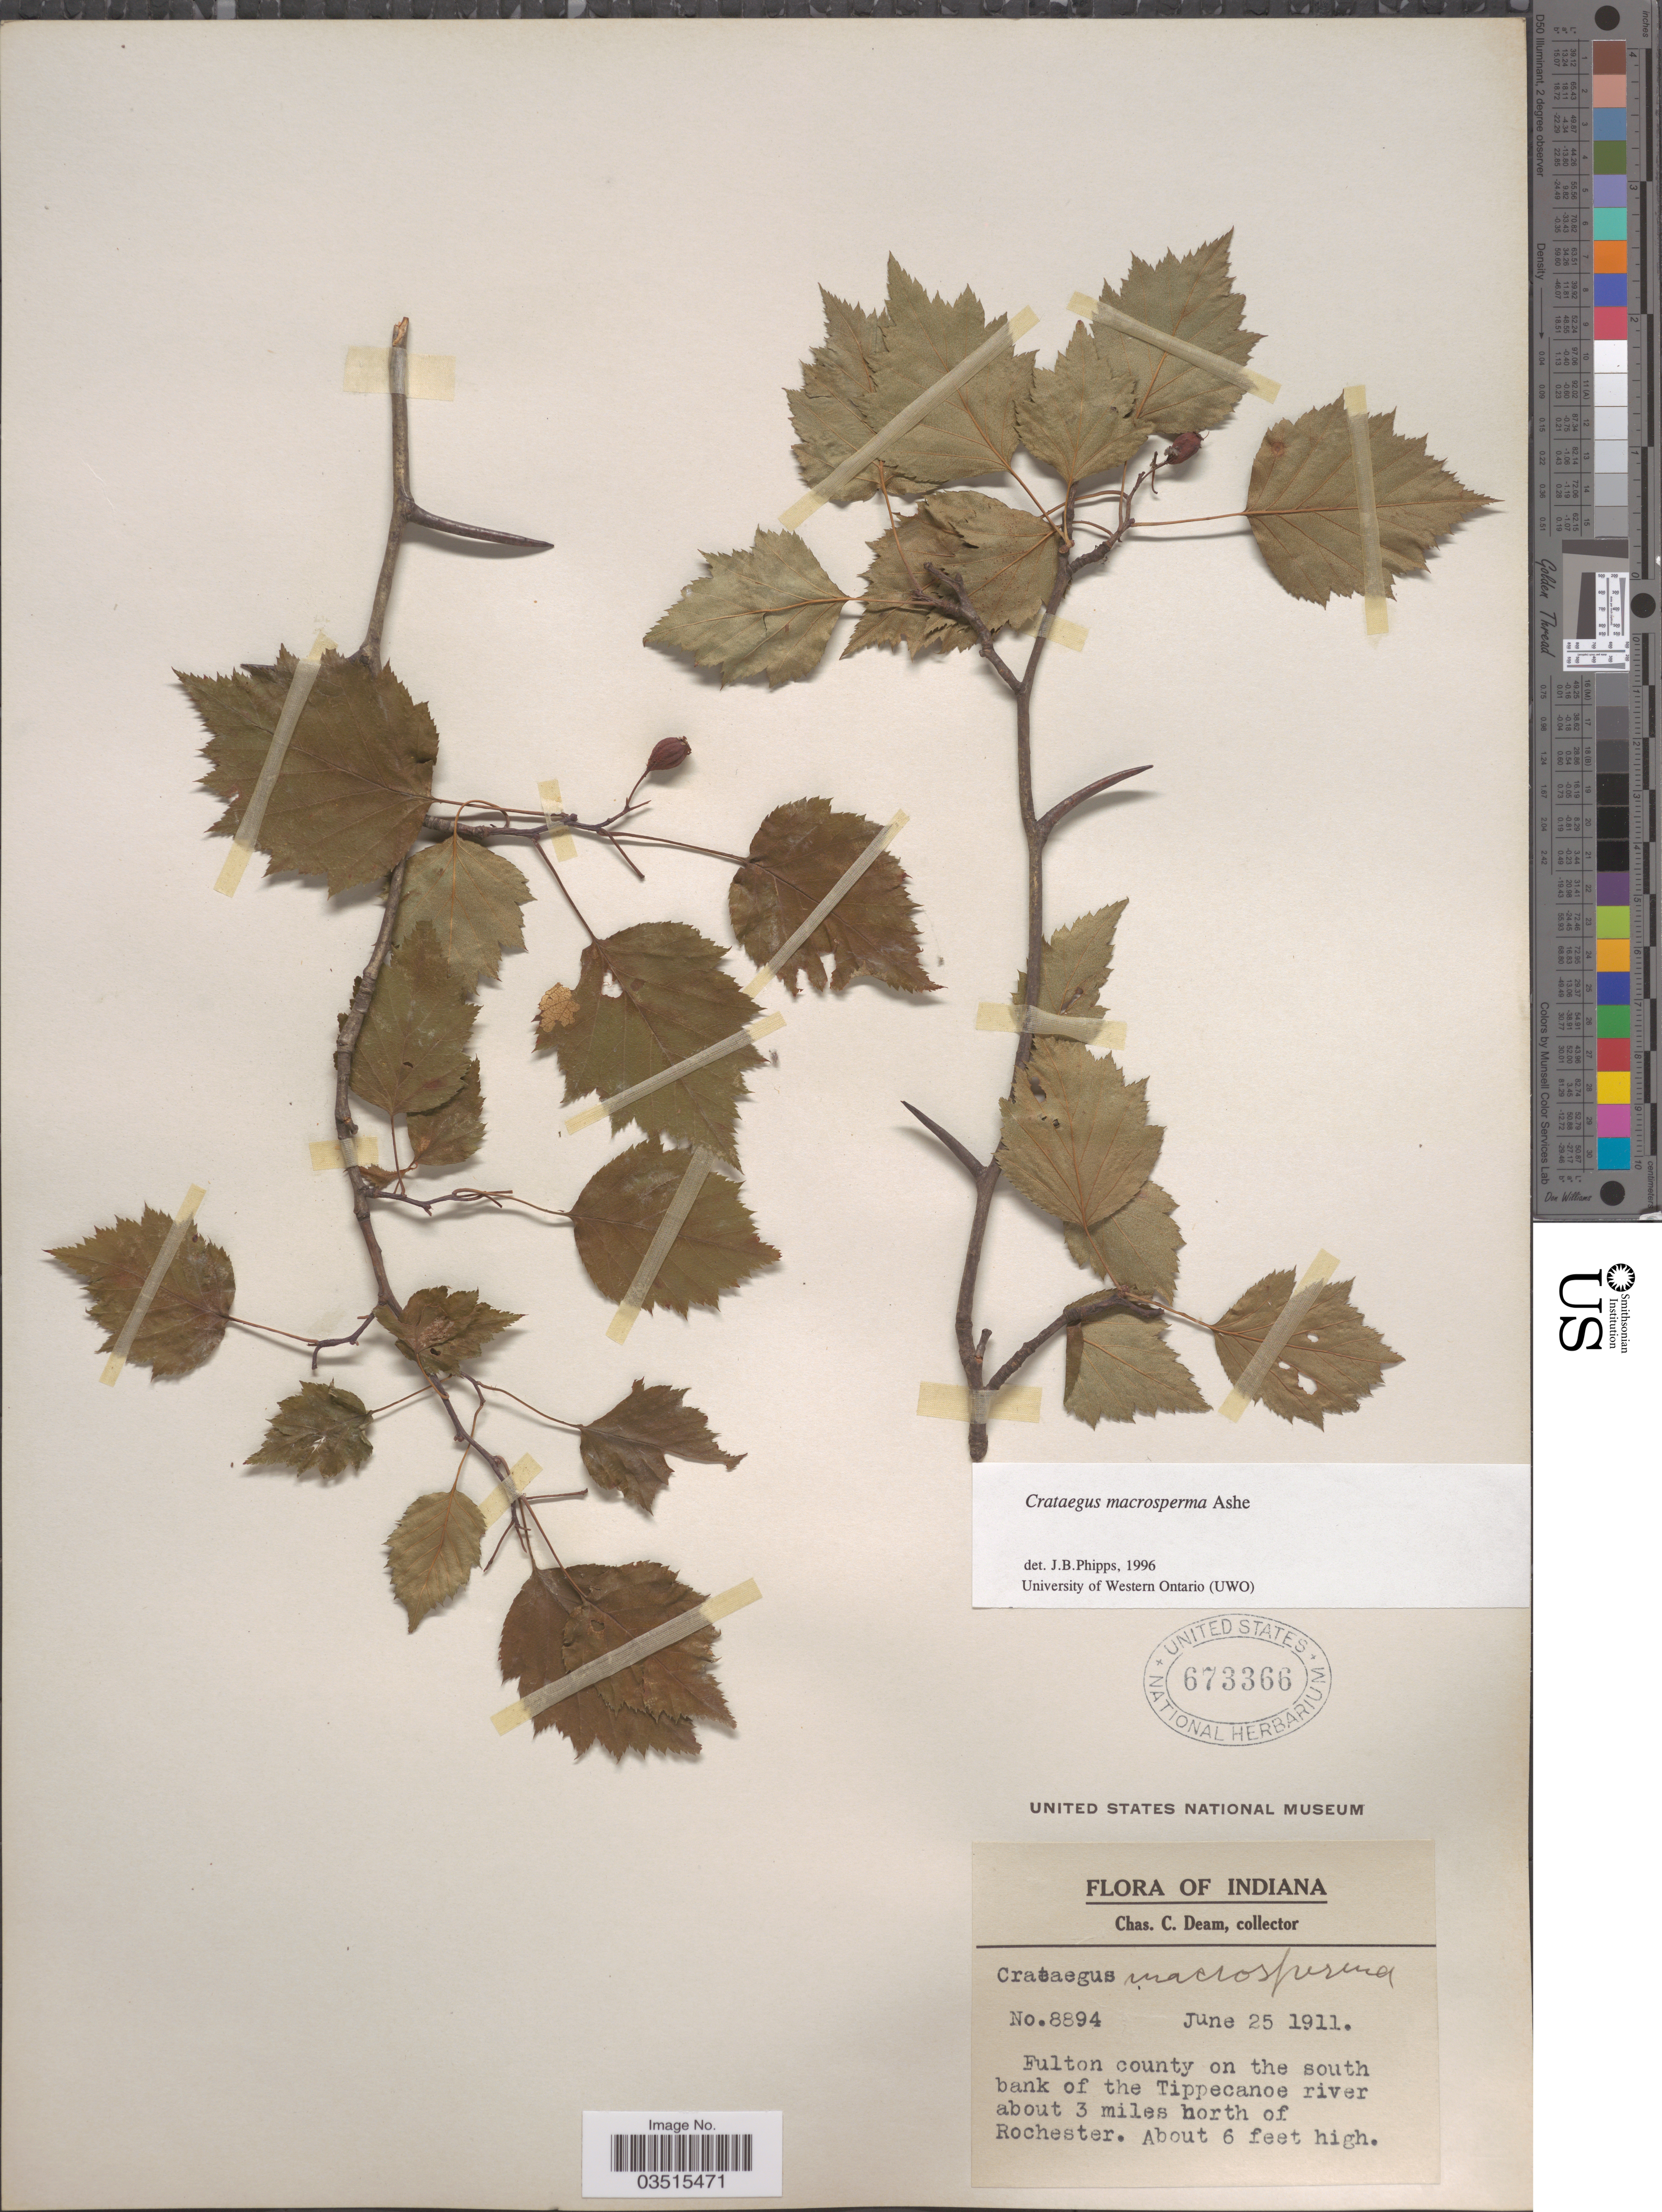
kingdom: Plantae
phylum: Tracheophyta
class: Magnoliopsida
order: Rosales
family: Rosaceae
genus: Crataegus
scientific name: Crataegus macrosperma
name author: Ashe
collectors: C. C. Deam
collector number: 8894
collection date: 1911-06-25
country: United States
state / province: Indiana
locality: Fulton county on the south bank of the Tippecanoe river about 3 miles north of Rochester.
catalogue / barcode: US 673366